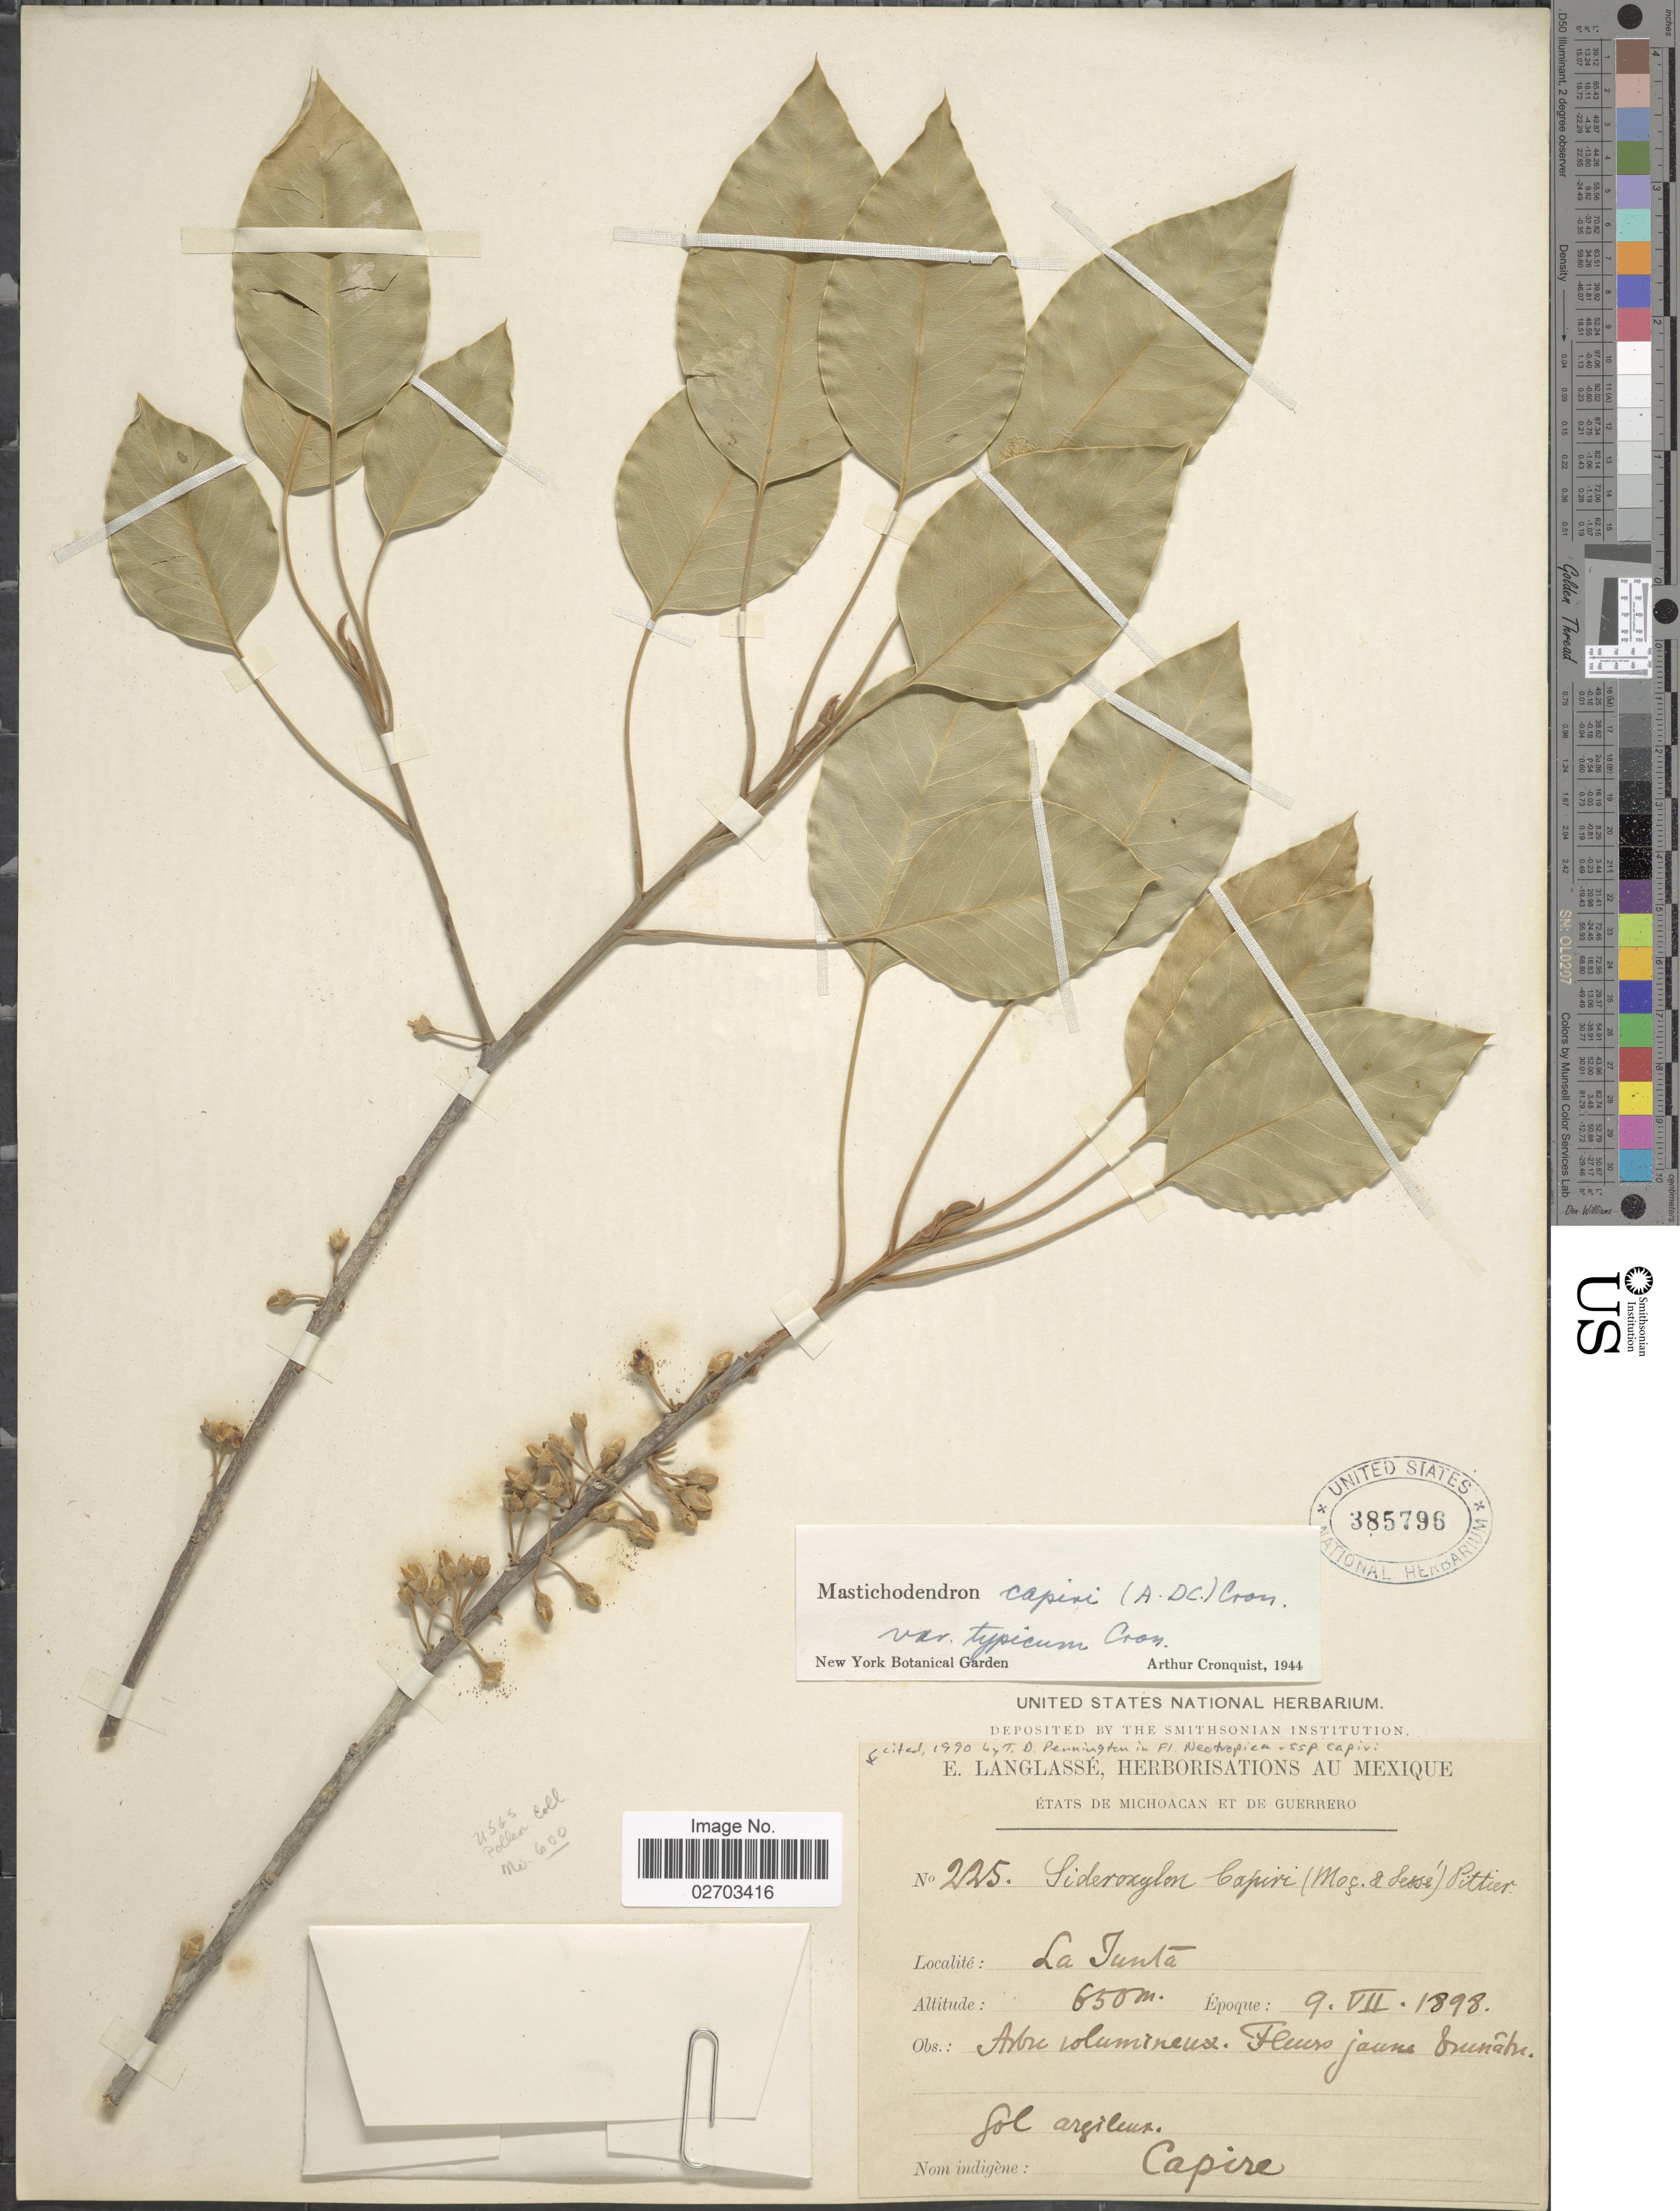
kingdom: Plantae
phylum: Tracheophyta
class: Magnoliopsida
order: Ericales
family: Sapotaceae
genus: Sideroxylon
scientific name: Sideroxylon capiri subsp. capiri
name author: (A. DC.) Pittier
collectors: E. Langlassé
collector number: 225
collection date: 1898-07-09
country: Mexico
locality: Etats de Michoacan et de Guerrero, La Junta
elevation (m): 650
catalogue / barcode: US 385796